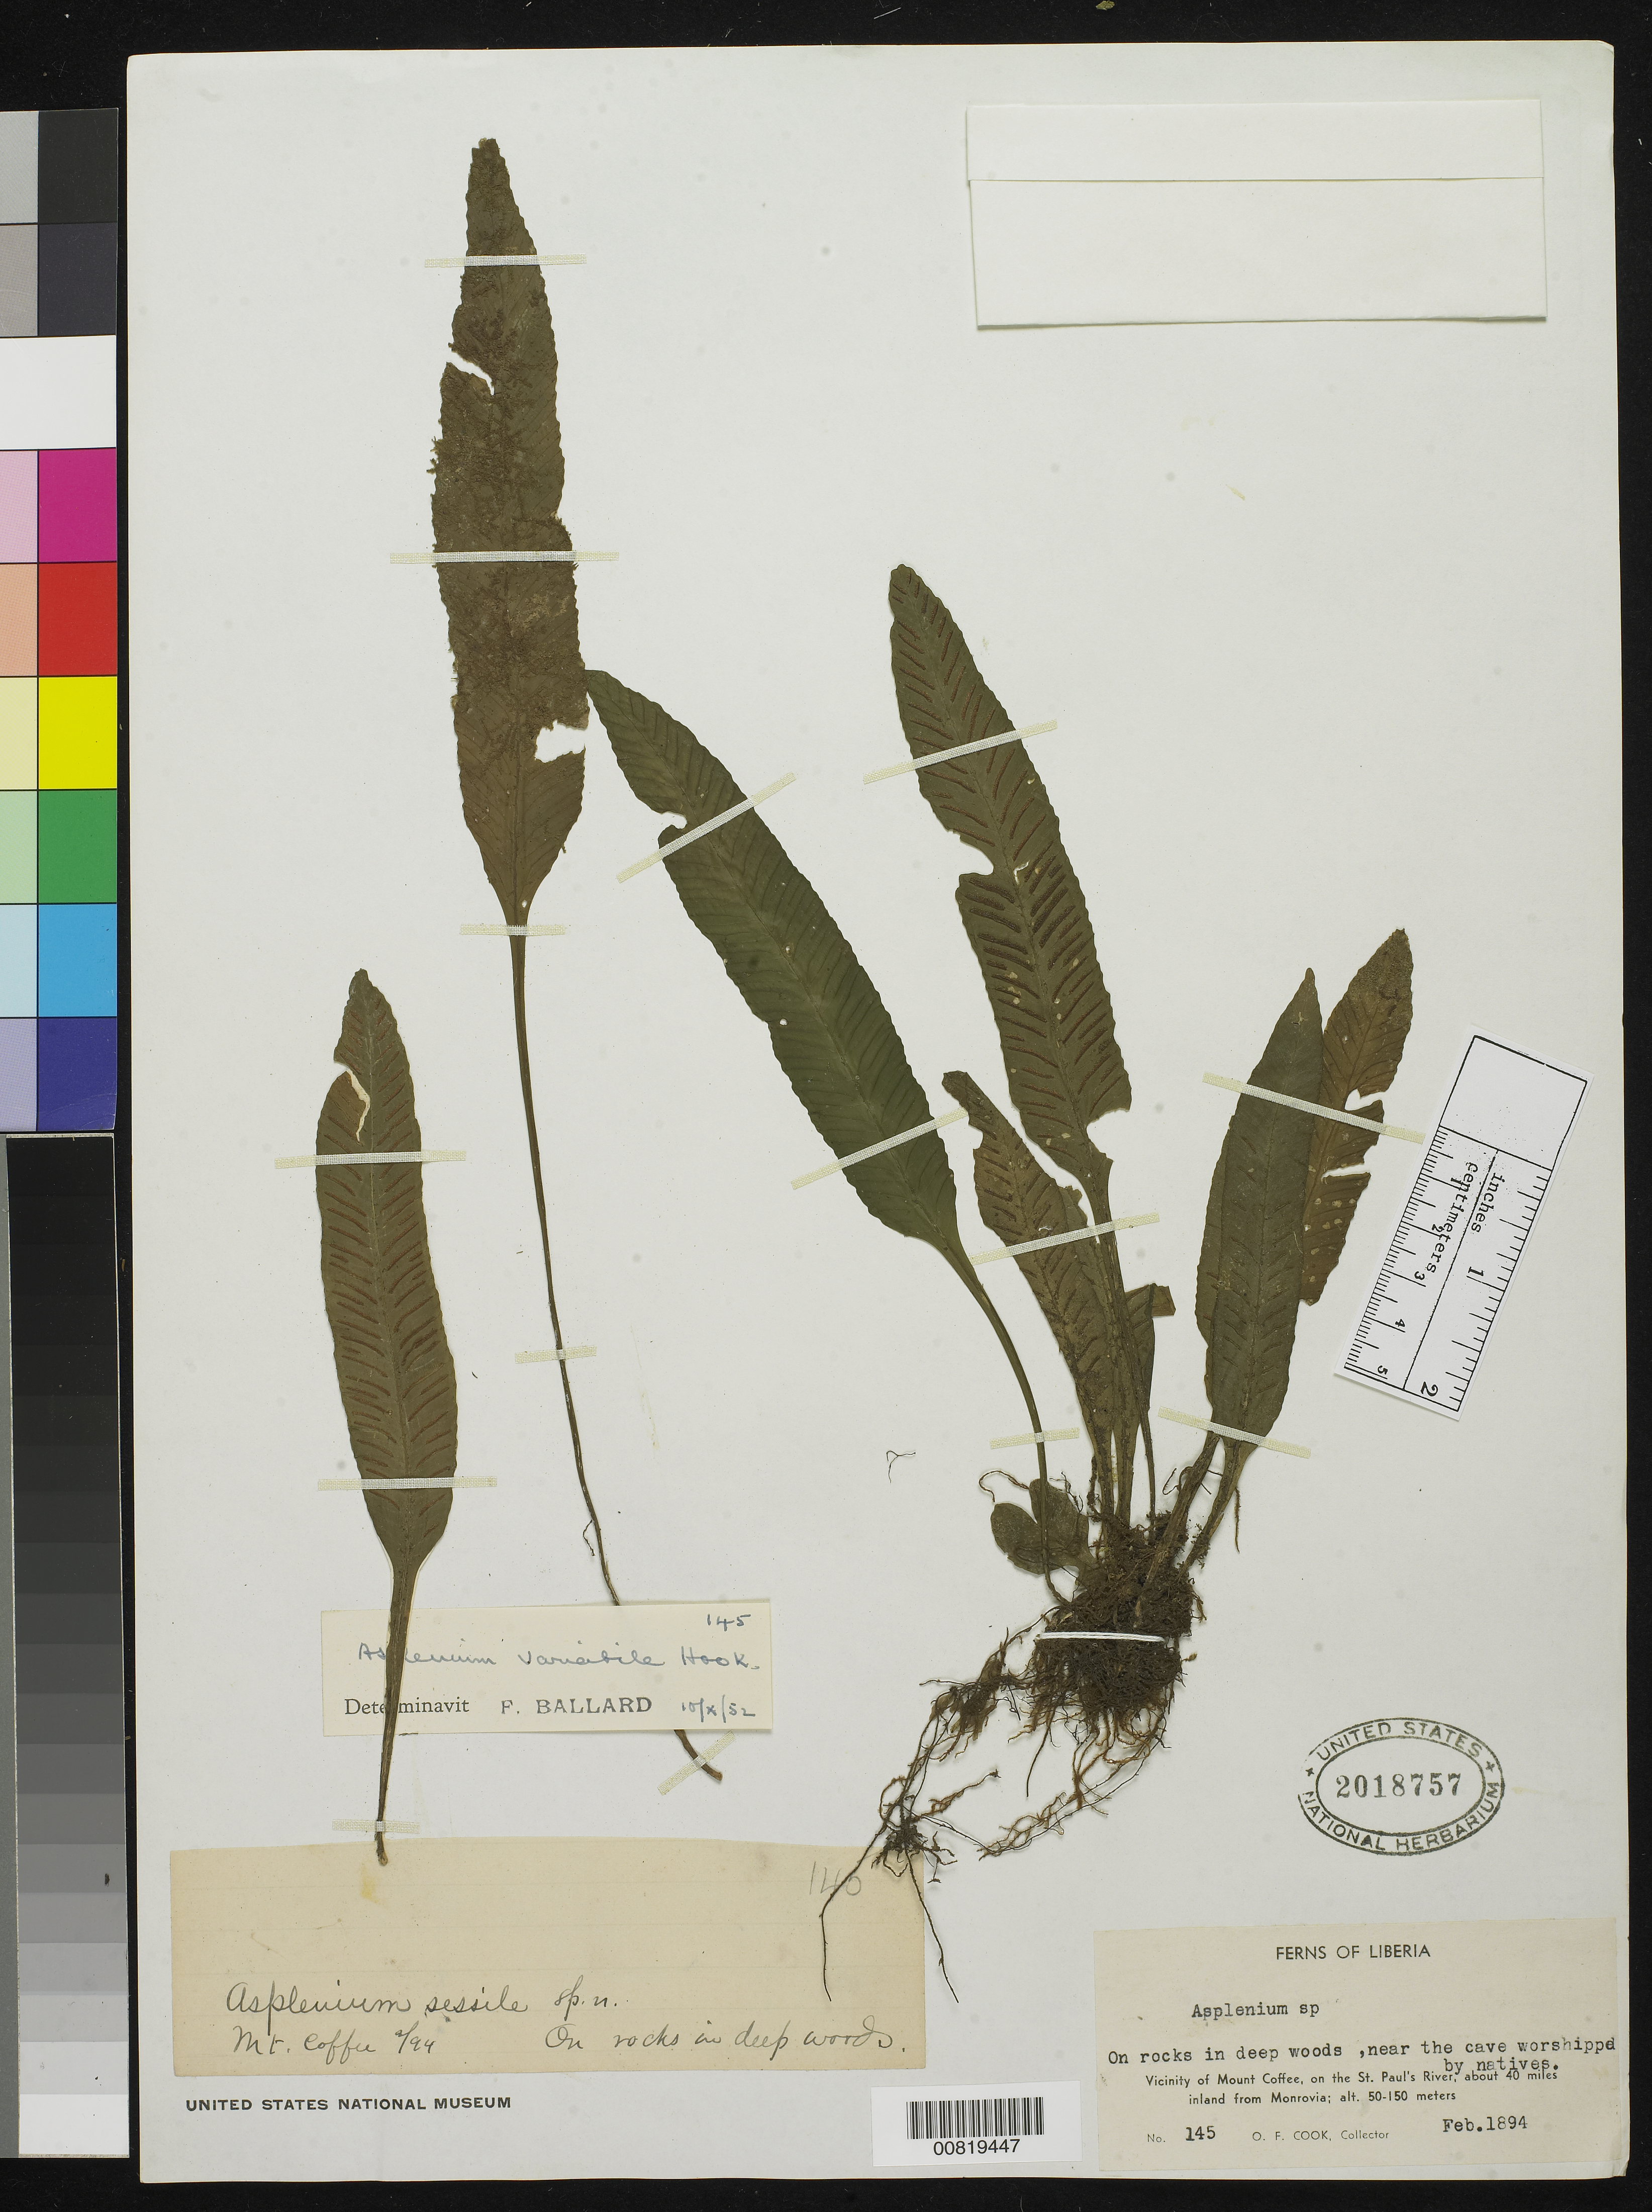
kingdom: Plantae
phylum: Tracheophyta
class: Polypodiopsida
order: Polypodiales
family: Aspleniaceae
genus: Asplenium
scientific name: Asplenium variabile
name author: Hook.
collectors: O. F. Cook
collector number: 145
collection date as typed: Feb 1894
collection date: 1894-02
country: Liberia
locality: Vicinity of Mt. Coffee, on the St. Paul's River, about 40 miles inland from Monrovia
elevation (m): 50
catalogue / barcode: US 2018757